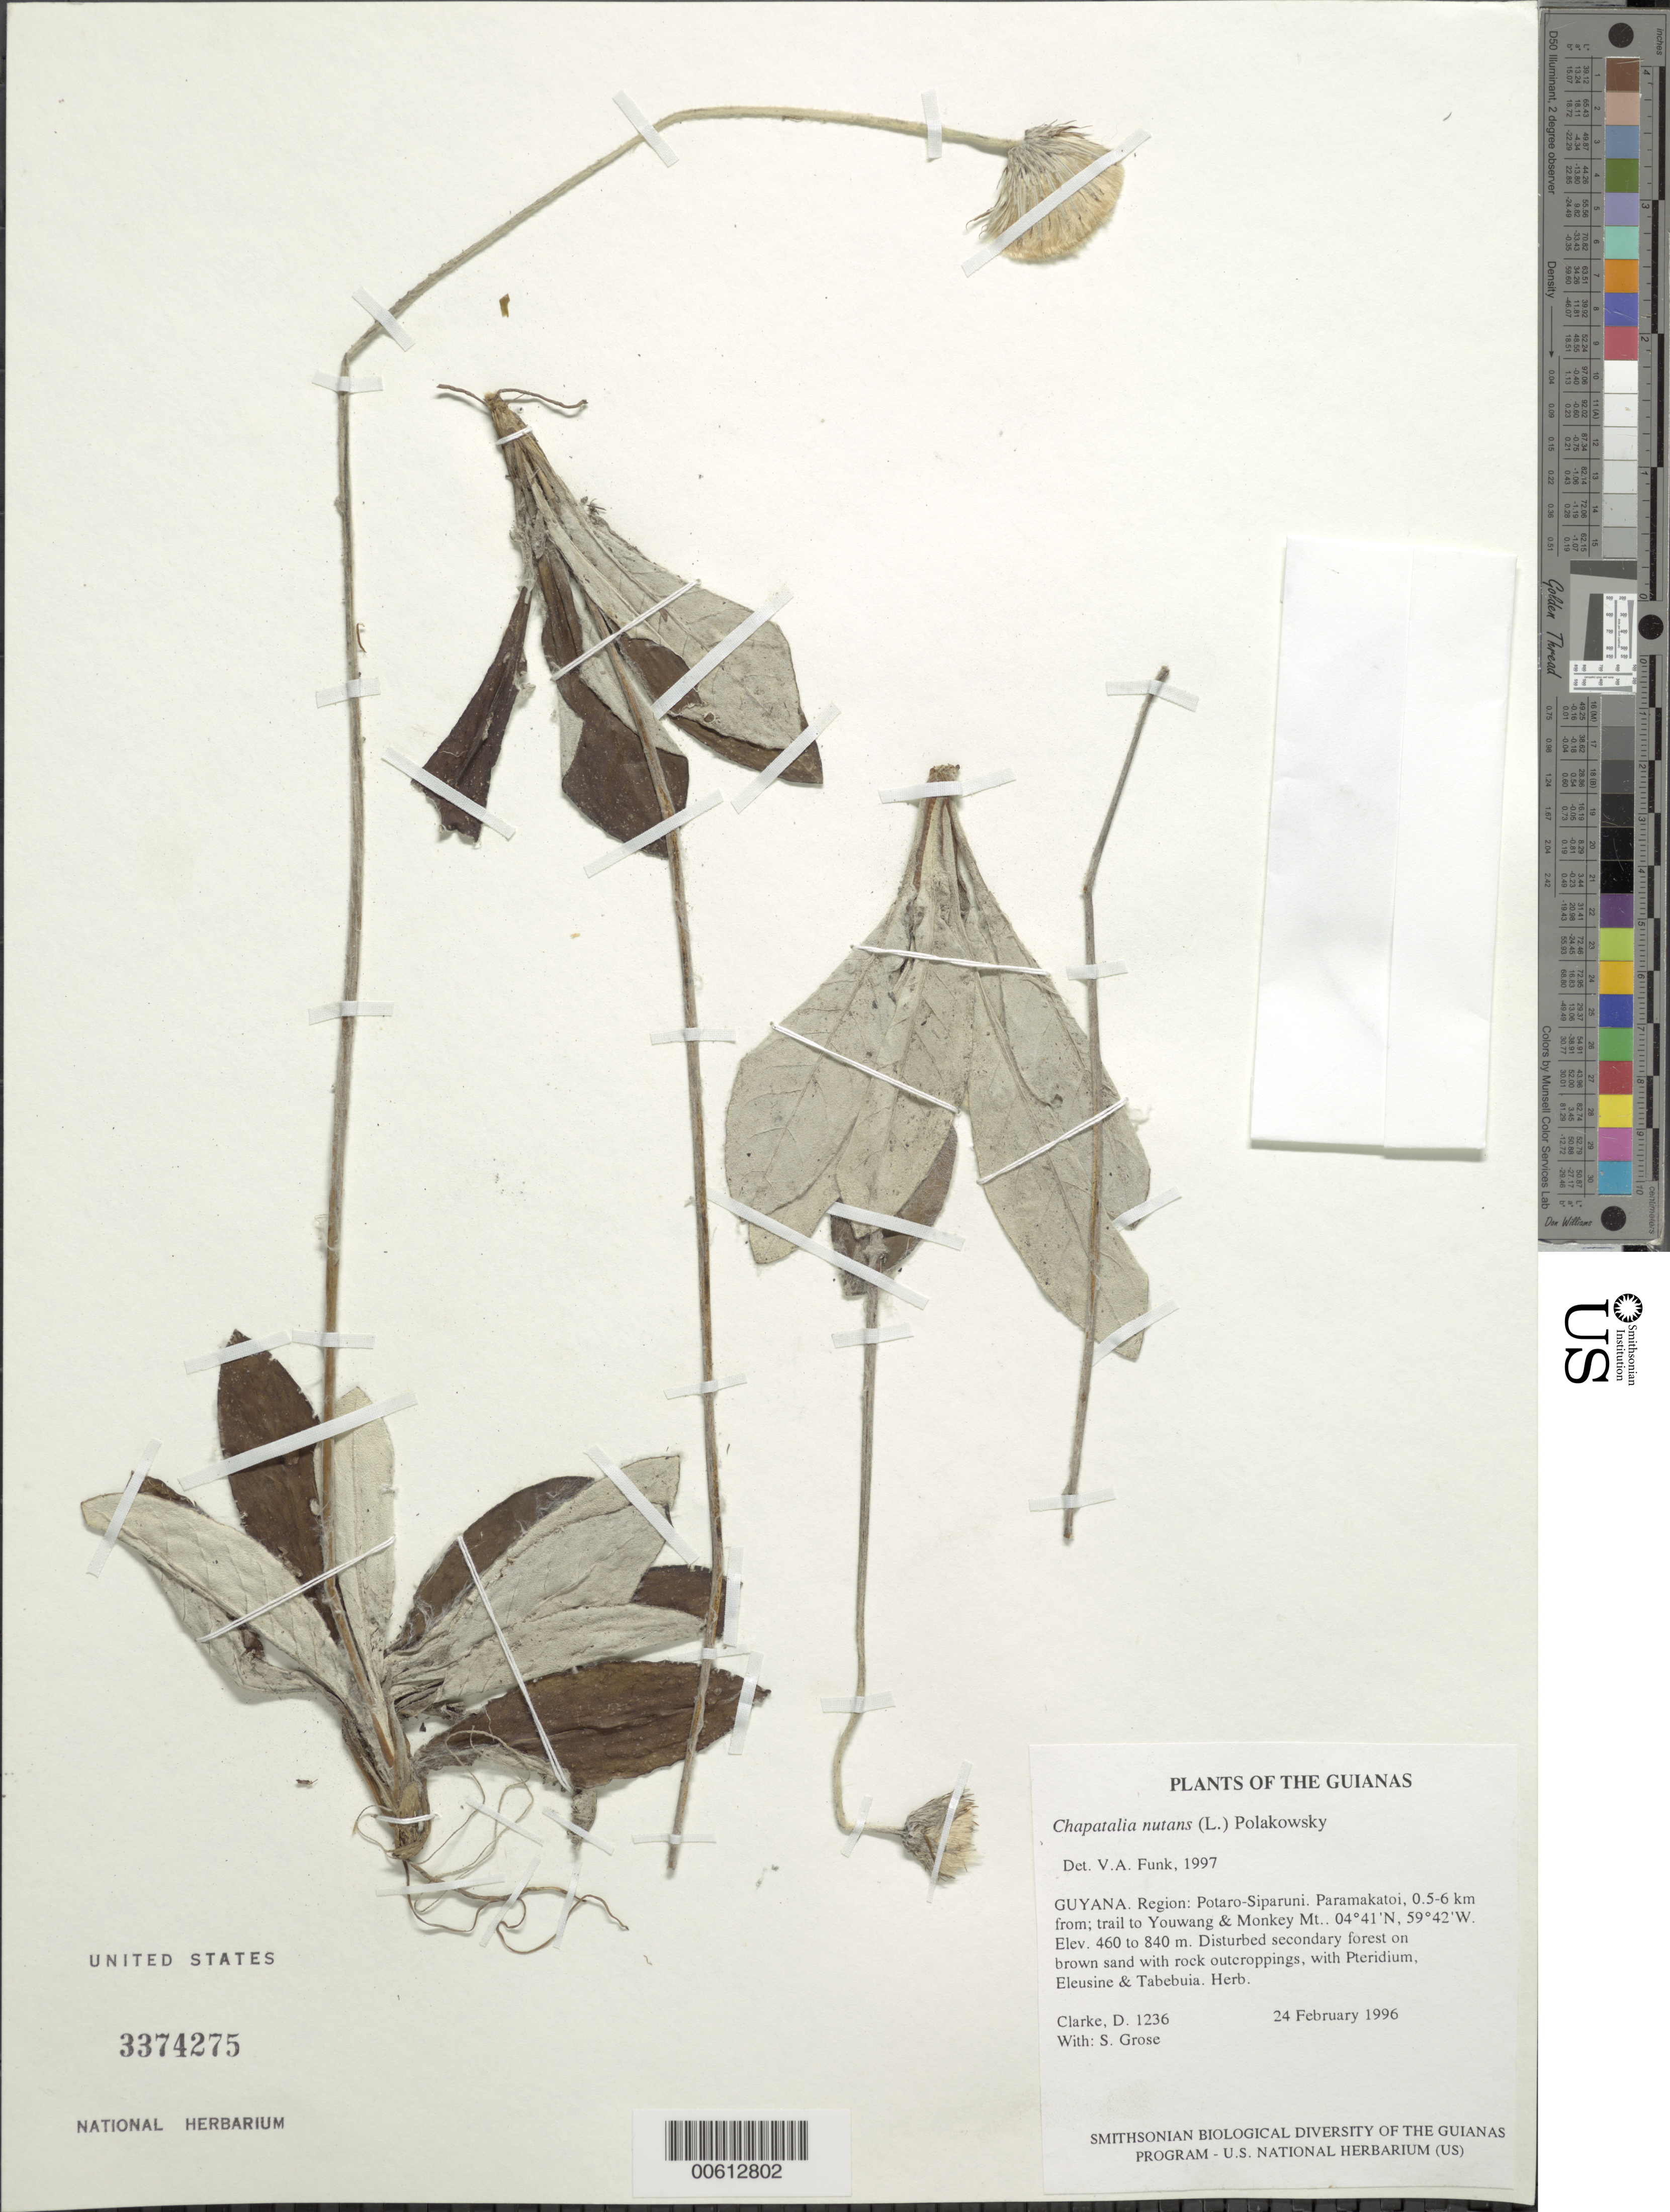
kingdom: Plantae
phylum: Tracheophyta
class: Magnoliopsida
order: Asterales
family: Asteraceae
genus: Chaptalia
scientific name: Chaptalia nutans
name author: (L.) Pol.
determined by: Funk, Vicki A., (BOT), Smithsonian Institution - National Museum of Natural History (UNITED STATES)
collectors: H. D. Clarke & S. Grose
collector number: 1236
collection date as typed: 24 February 1996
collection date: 1996-02-24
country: Guyana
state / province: Potaro-Siparuni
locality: Paramakatoi, 0.5-6 km from; trail to Youwang & Monkey Mt.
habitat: Disturbed secondary forest on brown sand with rock outcroppings, with Pteridium, Eleusine & Tabebuia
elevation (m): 460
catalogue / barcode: US 3374275